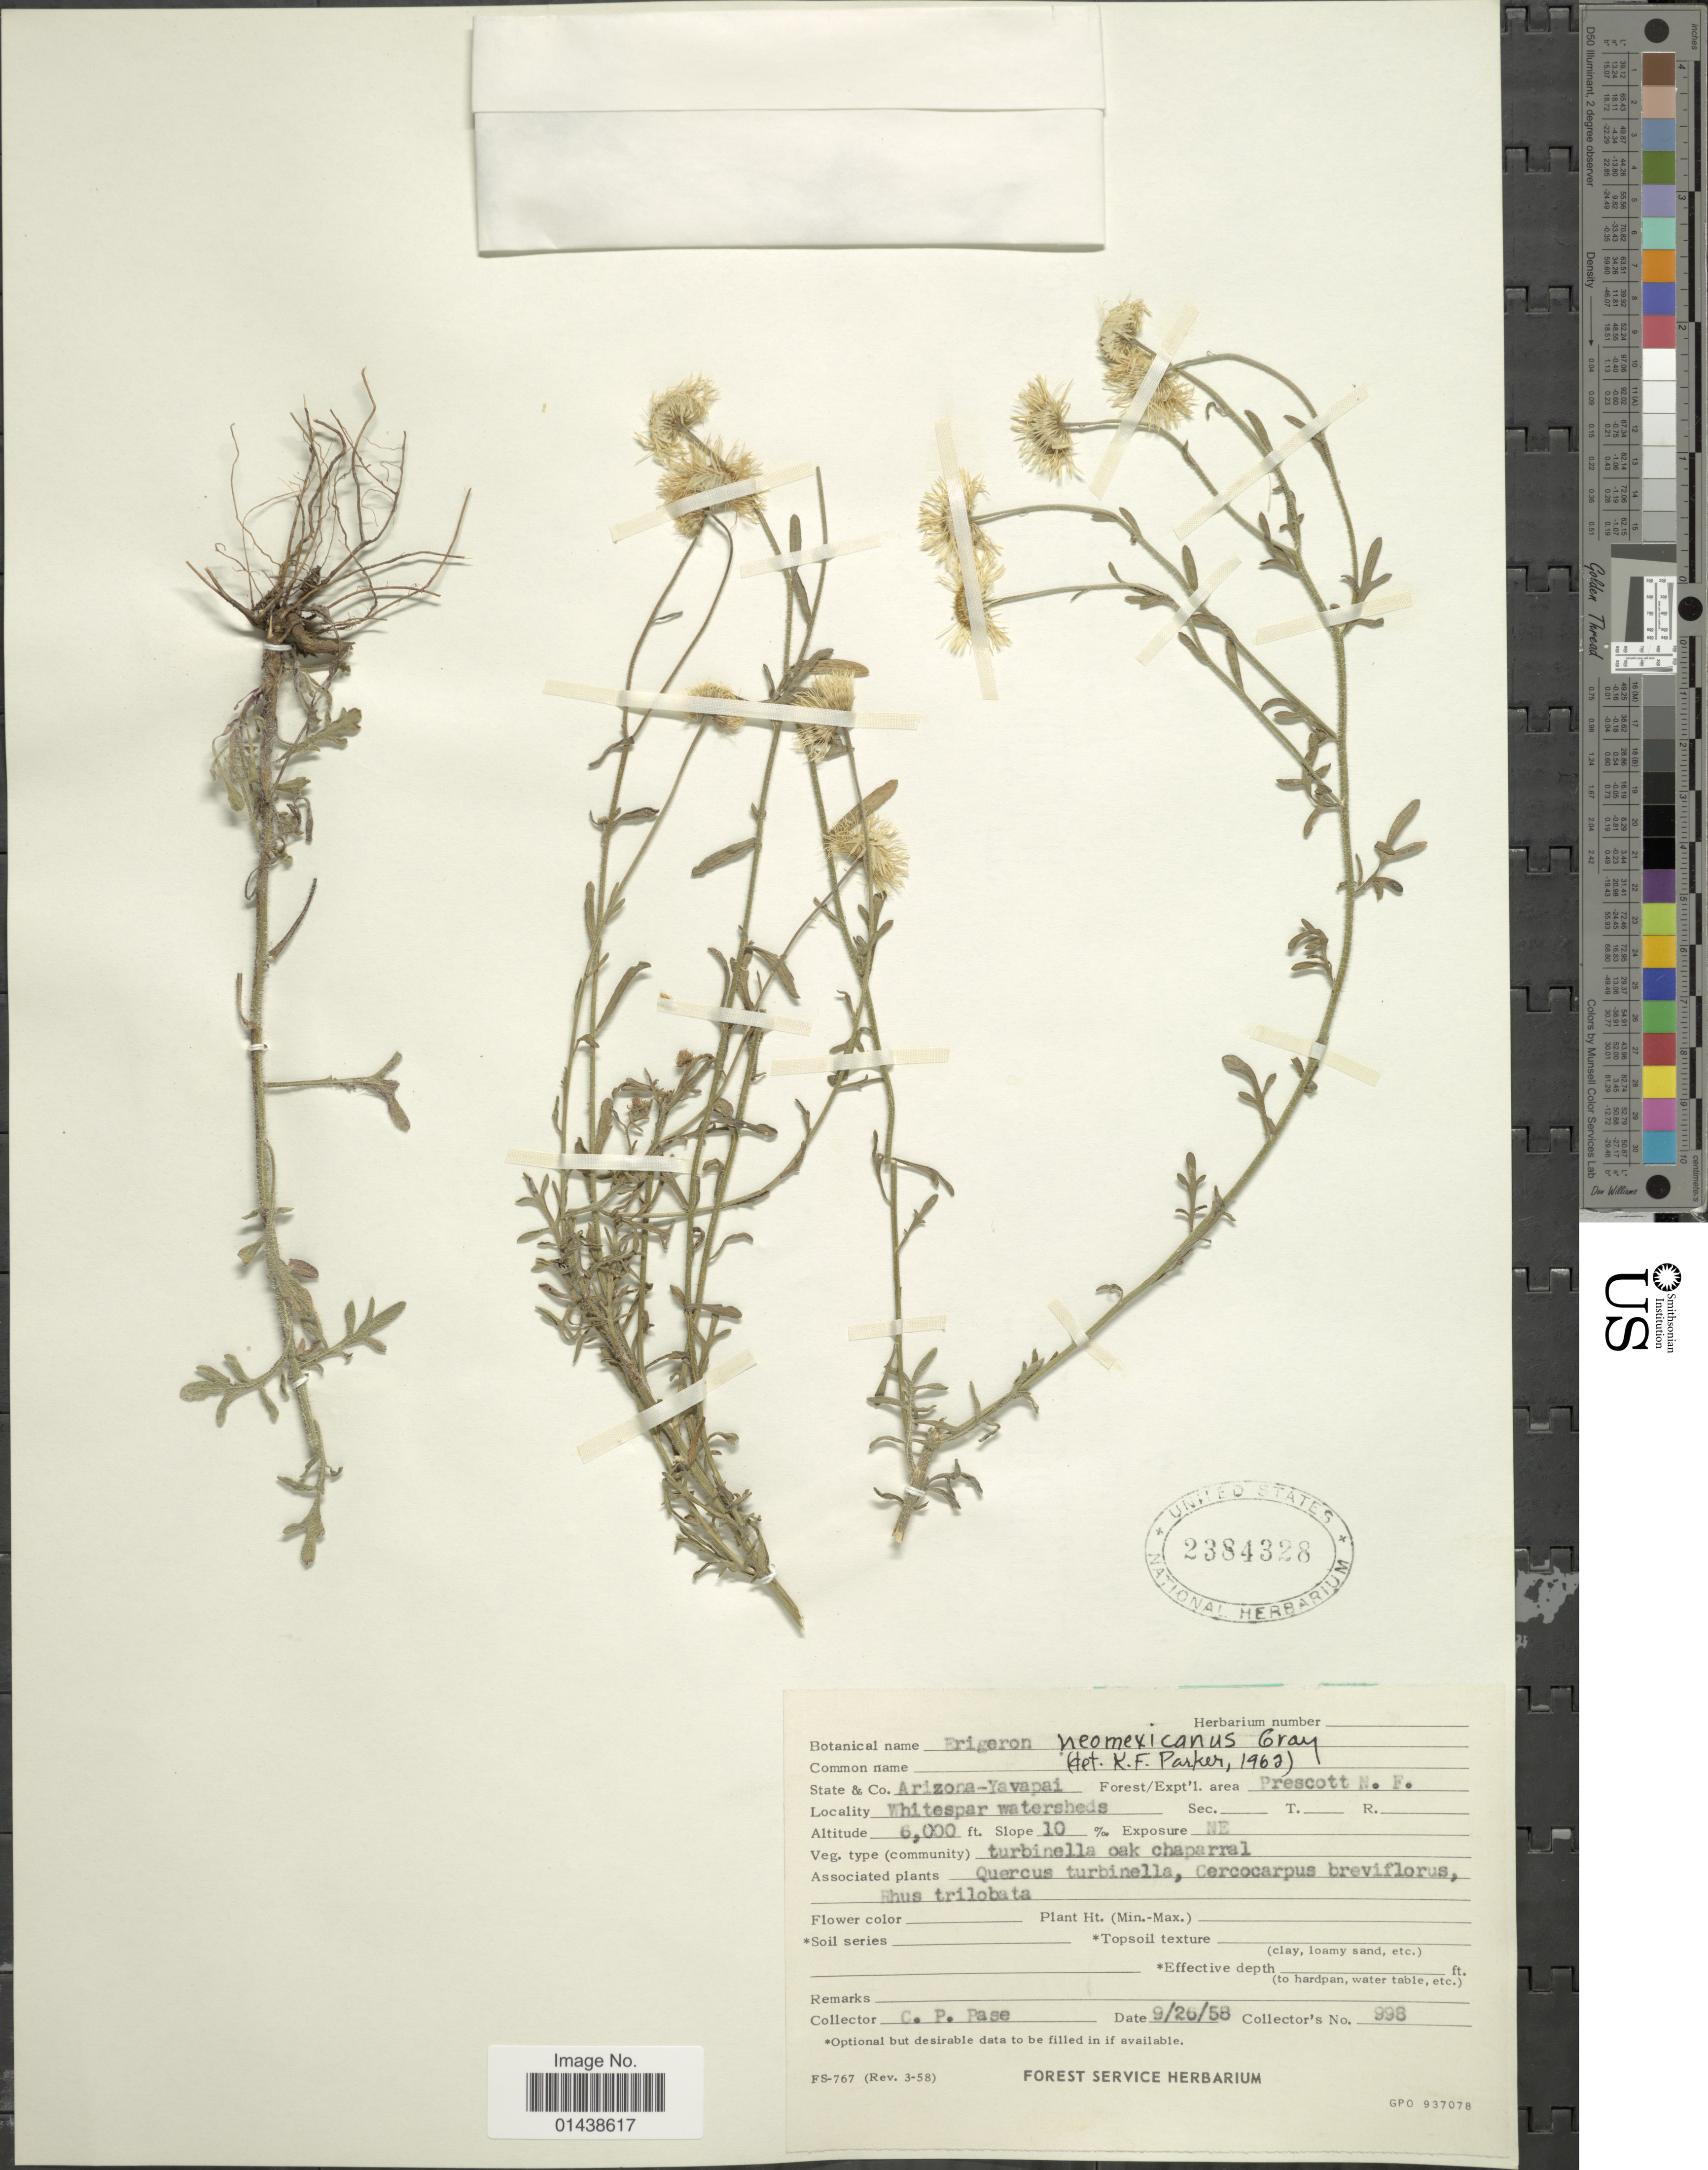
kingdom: Plantae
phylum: Tracheophyta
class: Magnoliopsida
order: Asterales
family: Asteraceae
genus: Erigeron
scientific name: Erigeron neomexicanus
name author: A. Gray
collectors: C. P. Pase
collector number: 998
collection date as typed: Transcribed d/m/y: 26/9/58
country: United States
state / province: Arizona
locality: Yavapai Co. Prescott N. F. Whitespar watersheds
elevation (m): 1829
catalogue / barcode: US 2384328